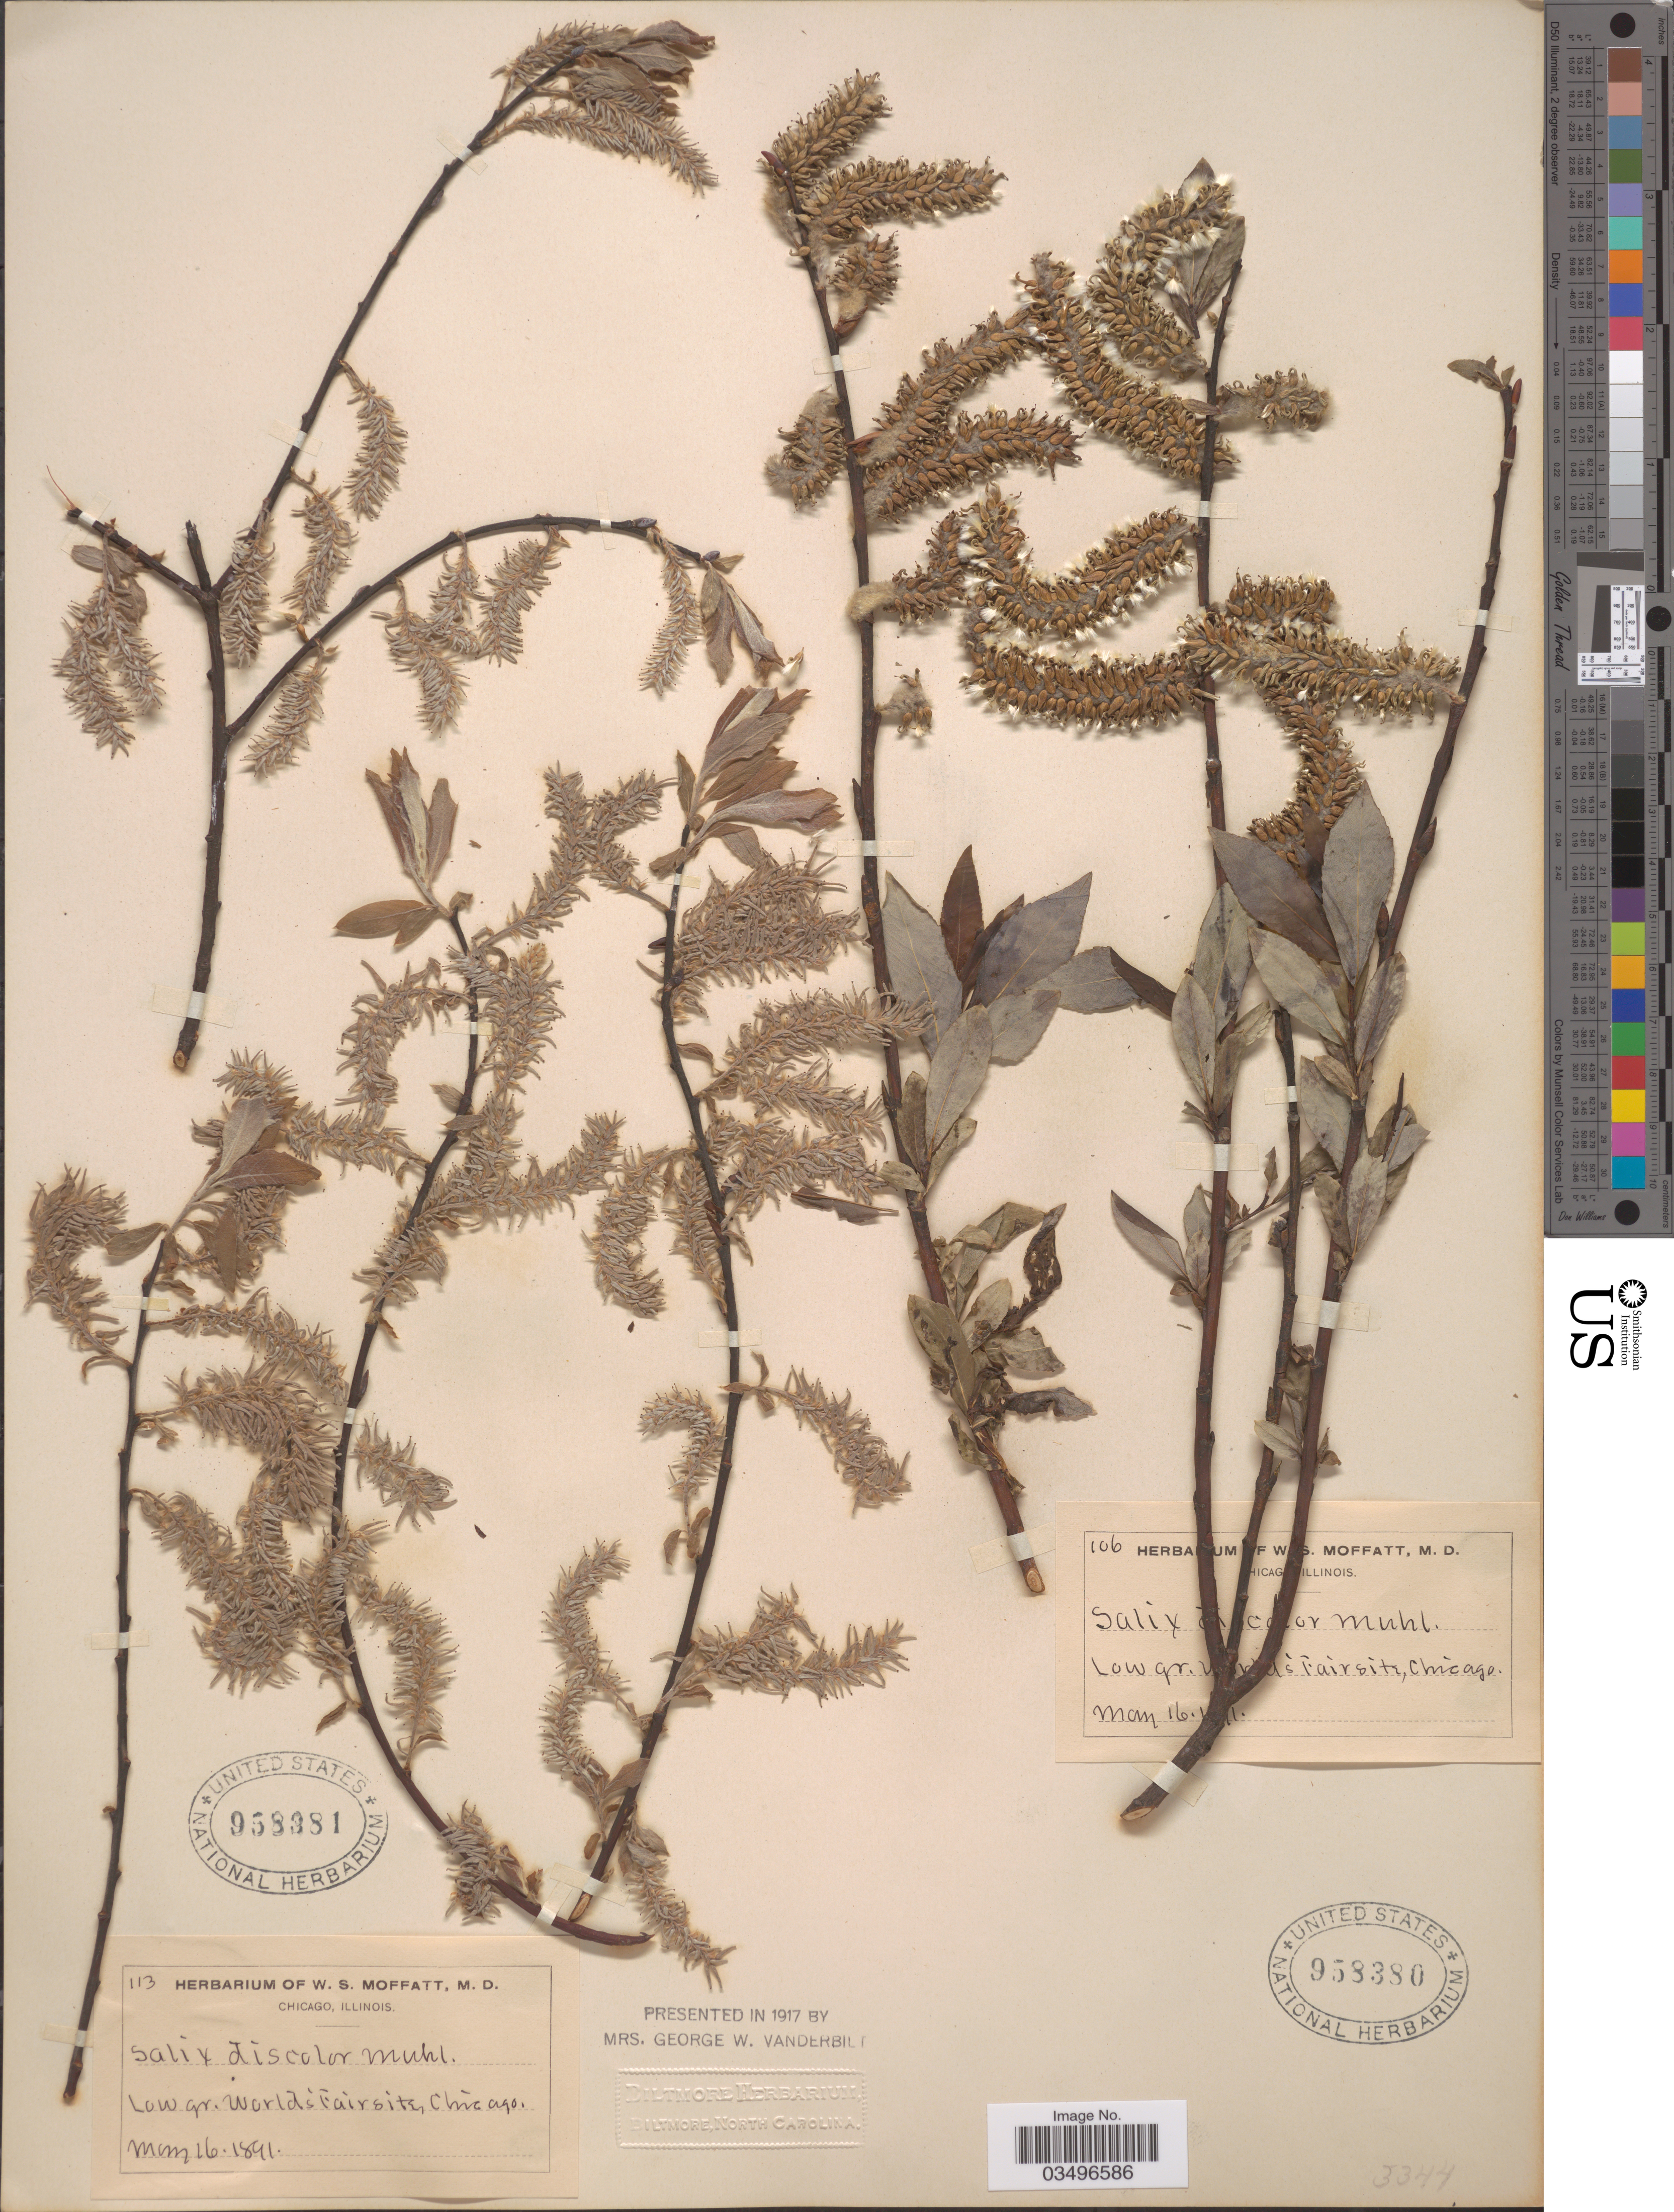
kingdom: Plantae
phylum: Tracheophyta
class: Magnoliopsida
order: Malpighiales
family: Salicaceae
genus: Salix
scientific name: Salix discolor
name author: Muhl.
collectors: ex herb. W. S. Moffatt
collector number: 113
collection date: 1891-05-16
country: United States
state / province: Maryland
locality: Low gr. World's Fairsite, Chicago.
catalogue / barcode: US 958381-2